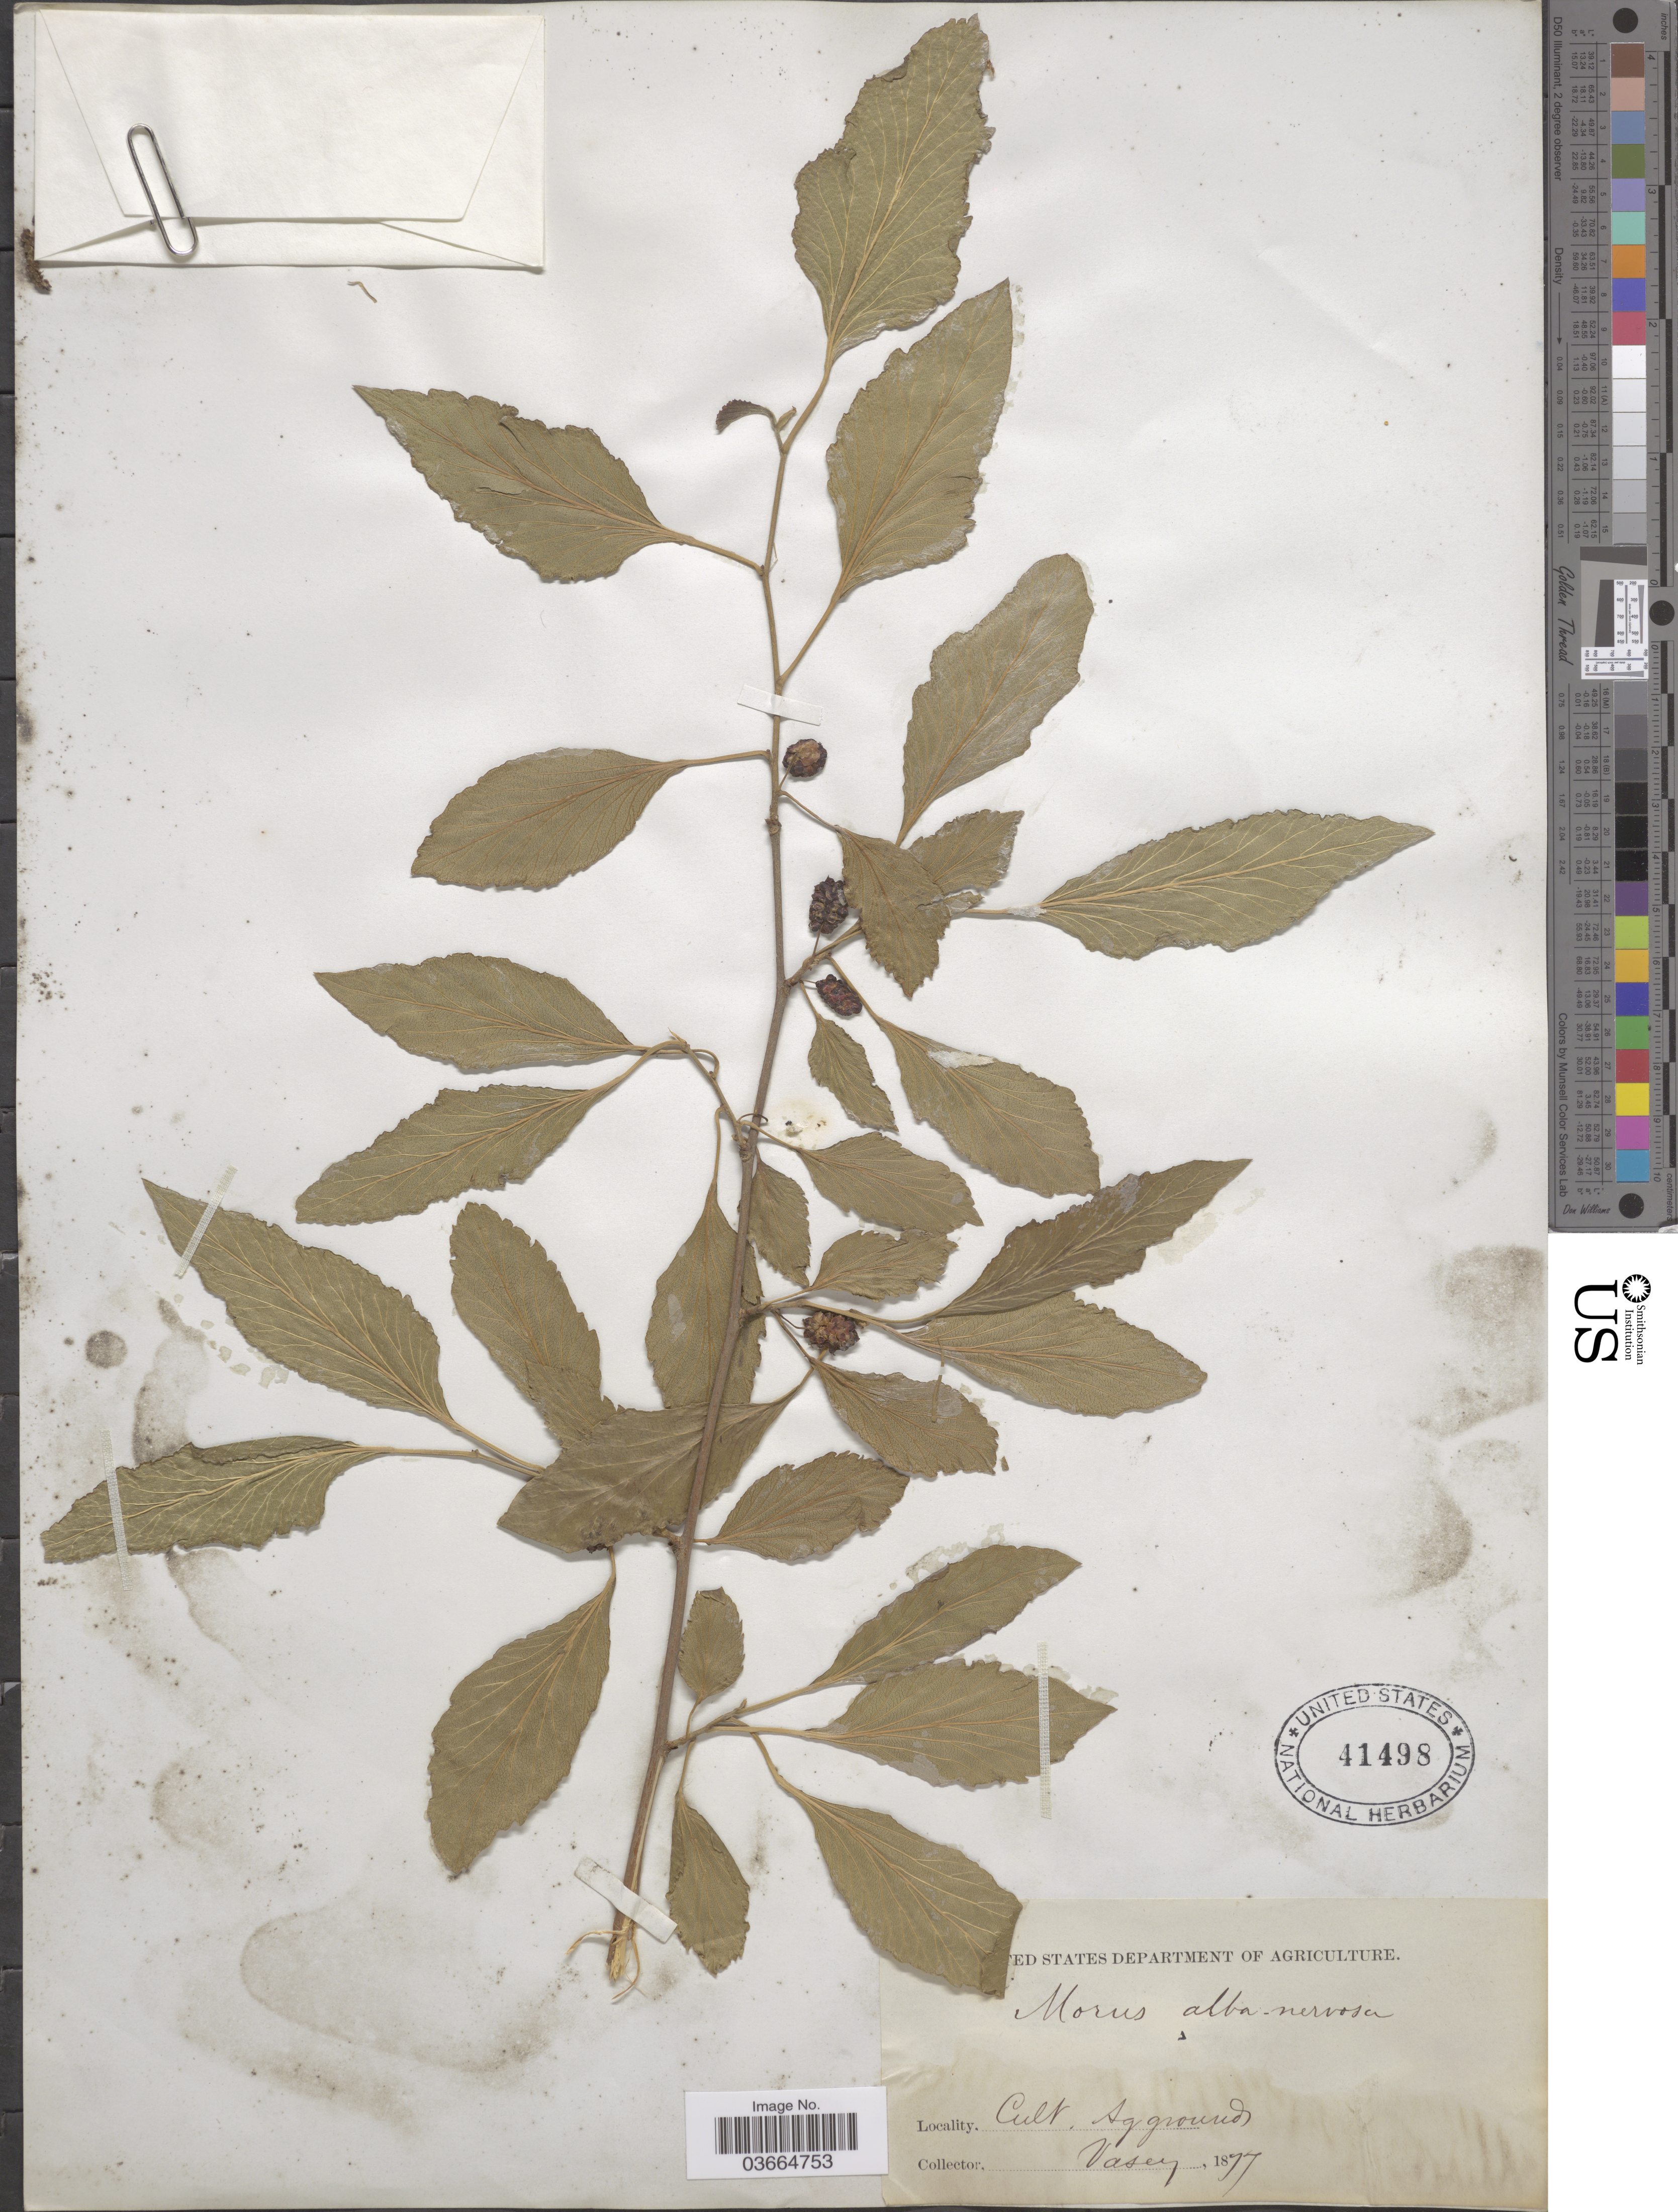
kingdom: Plantae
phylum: Tracheophyta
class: Magnoliopsida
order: Rosales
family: Moraceae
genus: Morus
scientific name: Morus alba var. nervosa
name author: (Loudon) Moretti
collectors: Vasey, --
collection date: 1877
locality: Cult. Ag grounds.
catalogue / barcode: US 41498